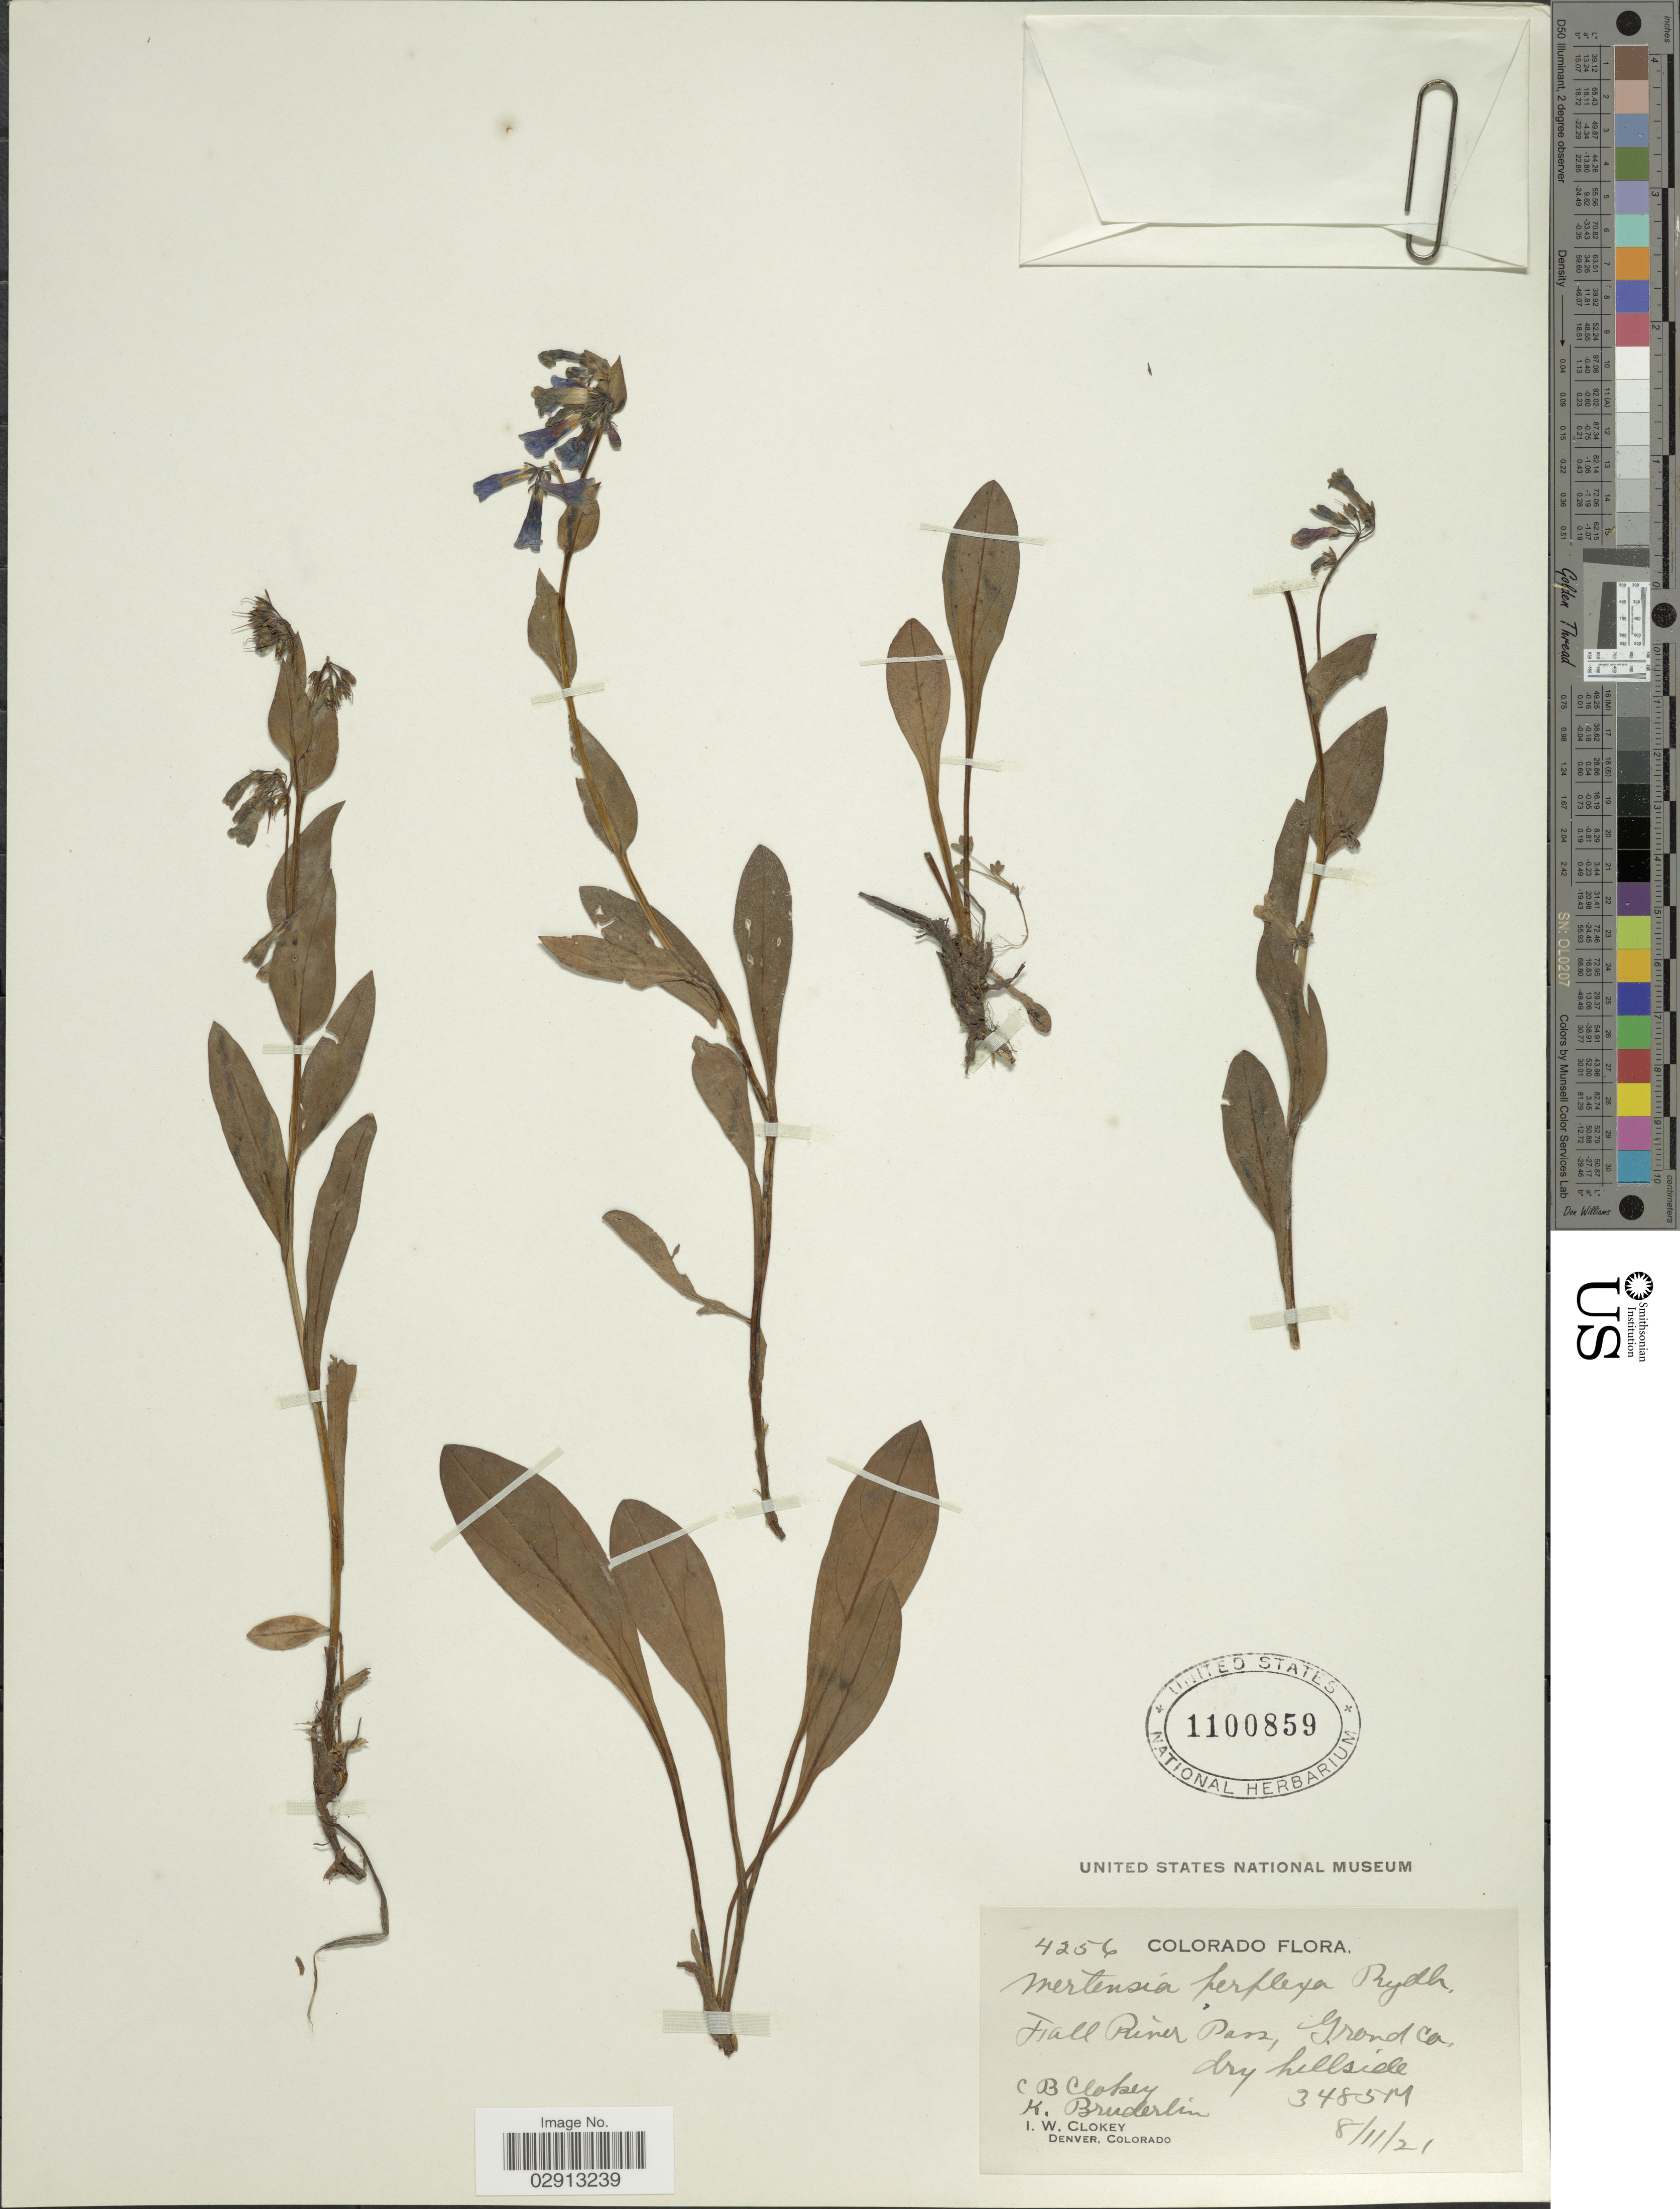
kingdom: Plantae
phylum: Tracheophyta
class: Magnoliopsida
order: Boraginales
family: Boraginaceae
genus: Mertensia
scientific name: Mertensia viridis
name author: (A. Nelson) A. Nelson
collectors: C. Clokey, K. Bruderlin & I. W. Clokey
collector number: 4256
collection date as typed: Transcribed d/m/y: 11/8/21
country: United States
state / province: Colorado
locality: Fall River Pass, Grand Co.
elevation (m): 3485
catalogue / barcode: US 1100859